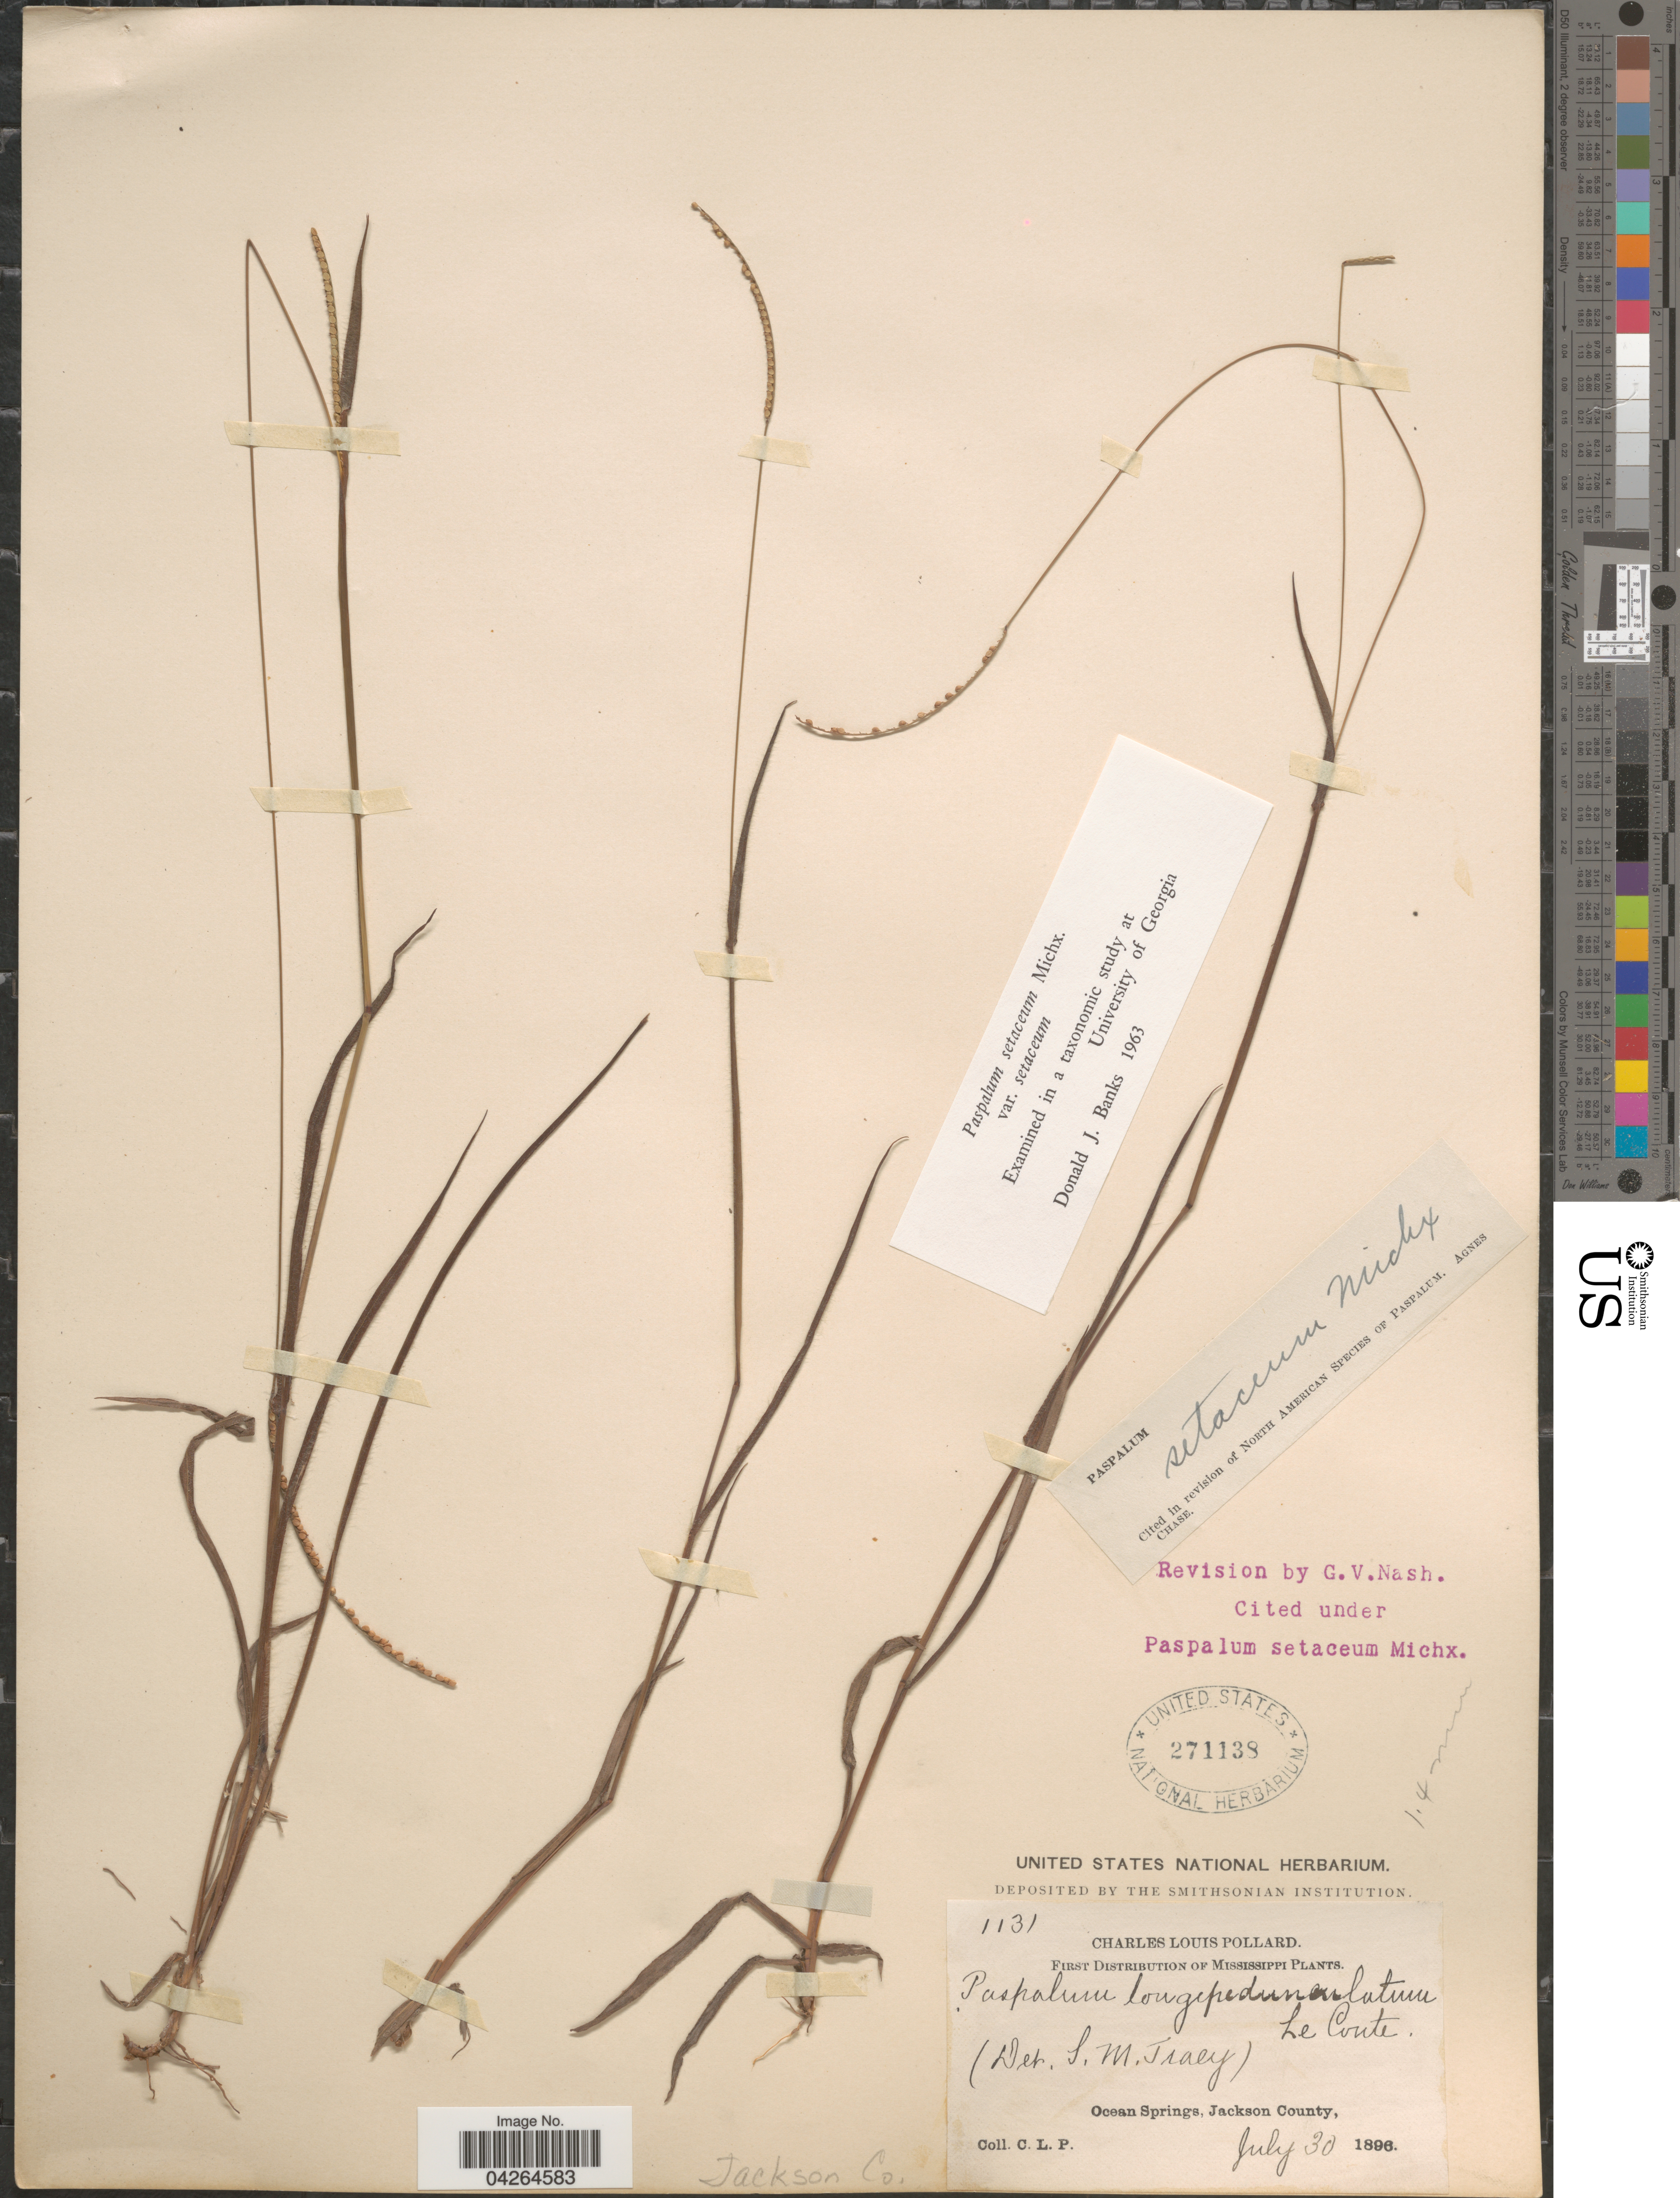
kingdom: Plantae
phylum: Tracheophyta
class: Liliopsida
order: Poales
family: Poaceae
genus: Paspalum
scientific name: Paspalum setaceum var. setaceum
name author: Michx.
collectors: C. L. Pollard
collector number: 1131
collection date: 1896-07-30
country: United States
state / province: Mississippi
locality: Ocean Springs. Jackson County.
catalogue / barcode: US 271138